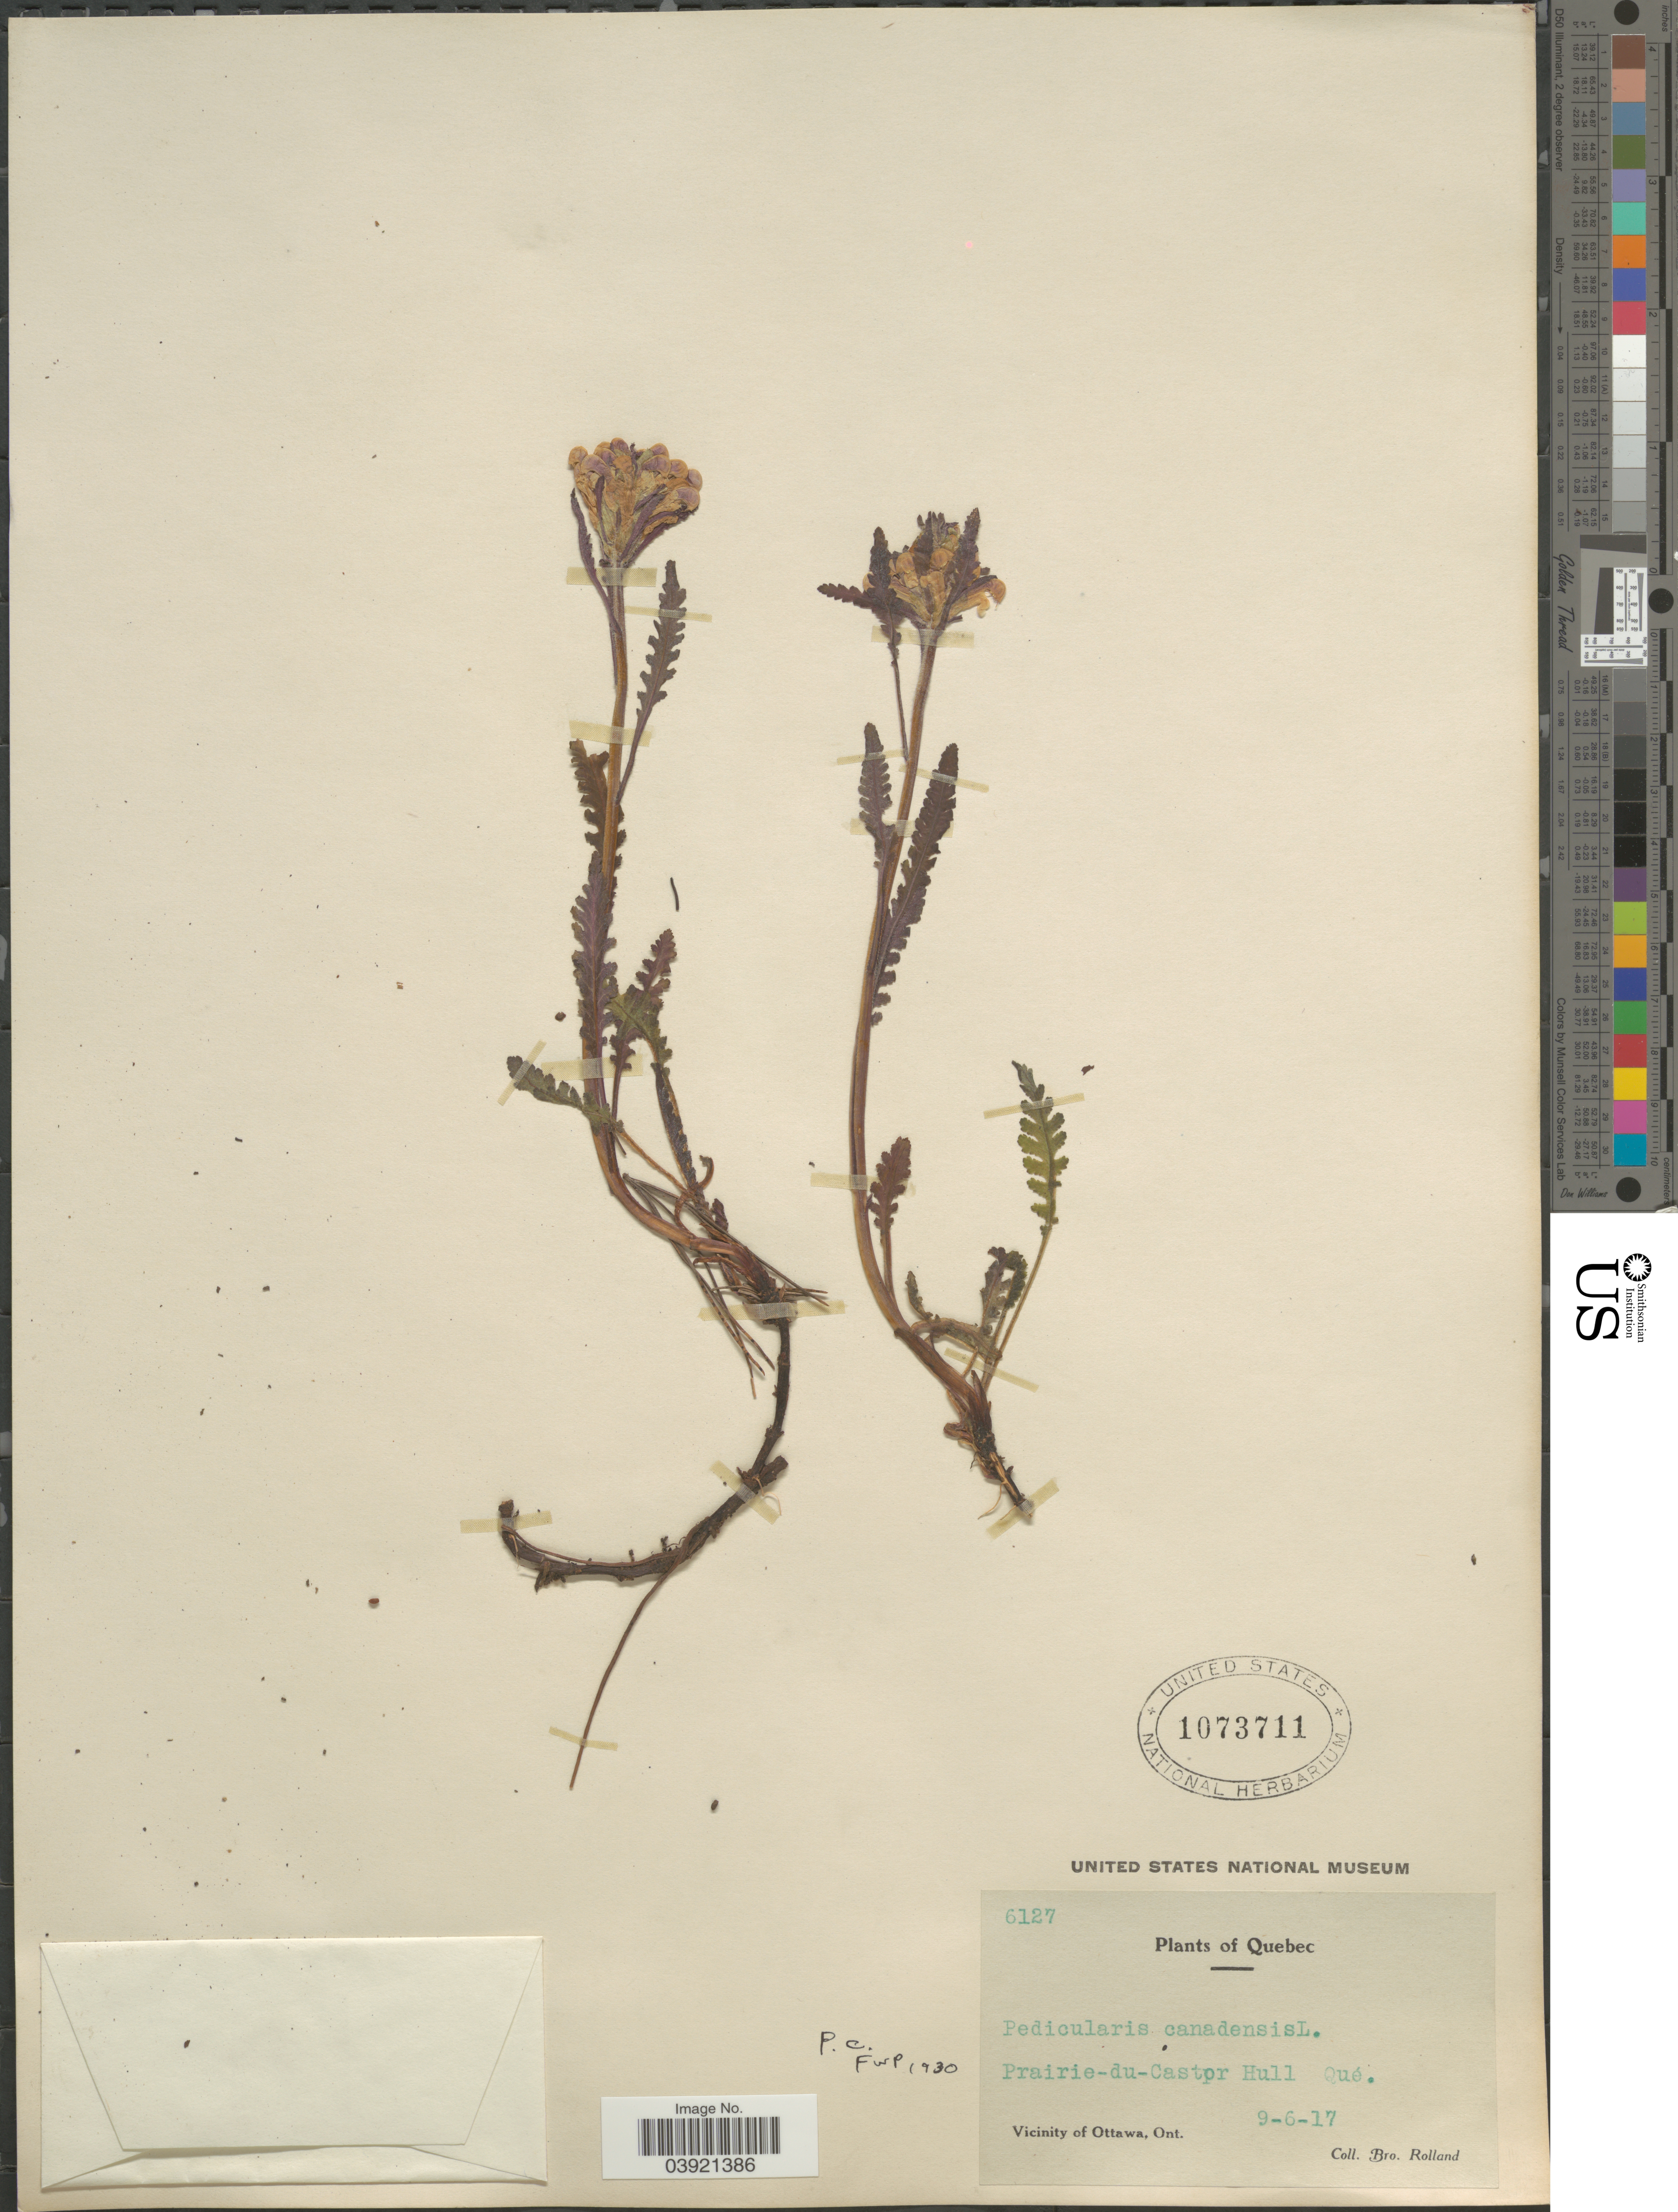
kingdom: Plantae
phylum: Tracheophyta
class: Magnoliopsida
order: Lamiales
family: Orobanchaceae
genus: Pedicularis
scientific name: Pedicularis canadensis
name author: L.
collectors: B. Rolland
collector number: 6127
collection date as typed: Transcribed d/m/y: 9/6/17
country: Canada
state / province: Quebec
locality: Prairie-du-Castor Hull.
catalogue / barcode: US 1073711